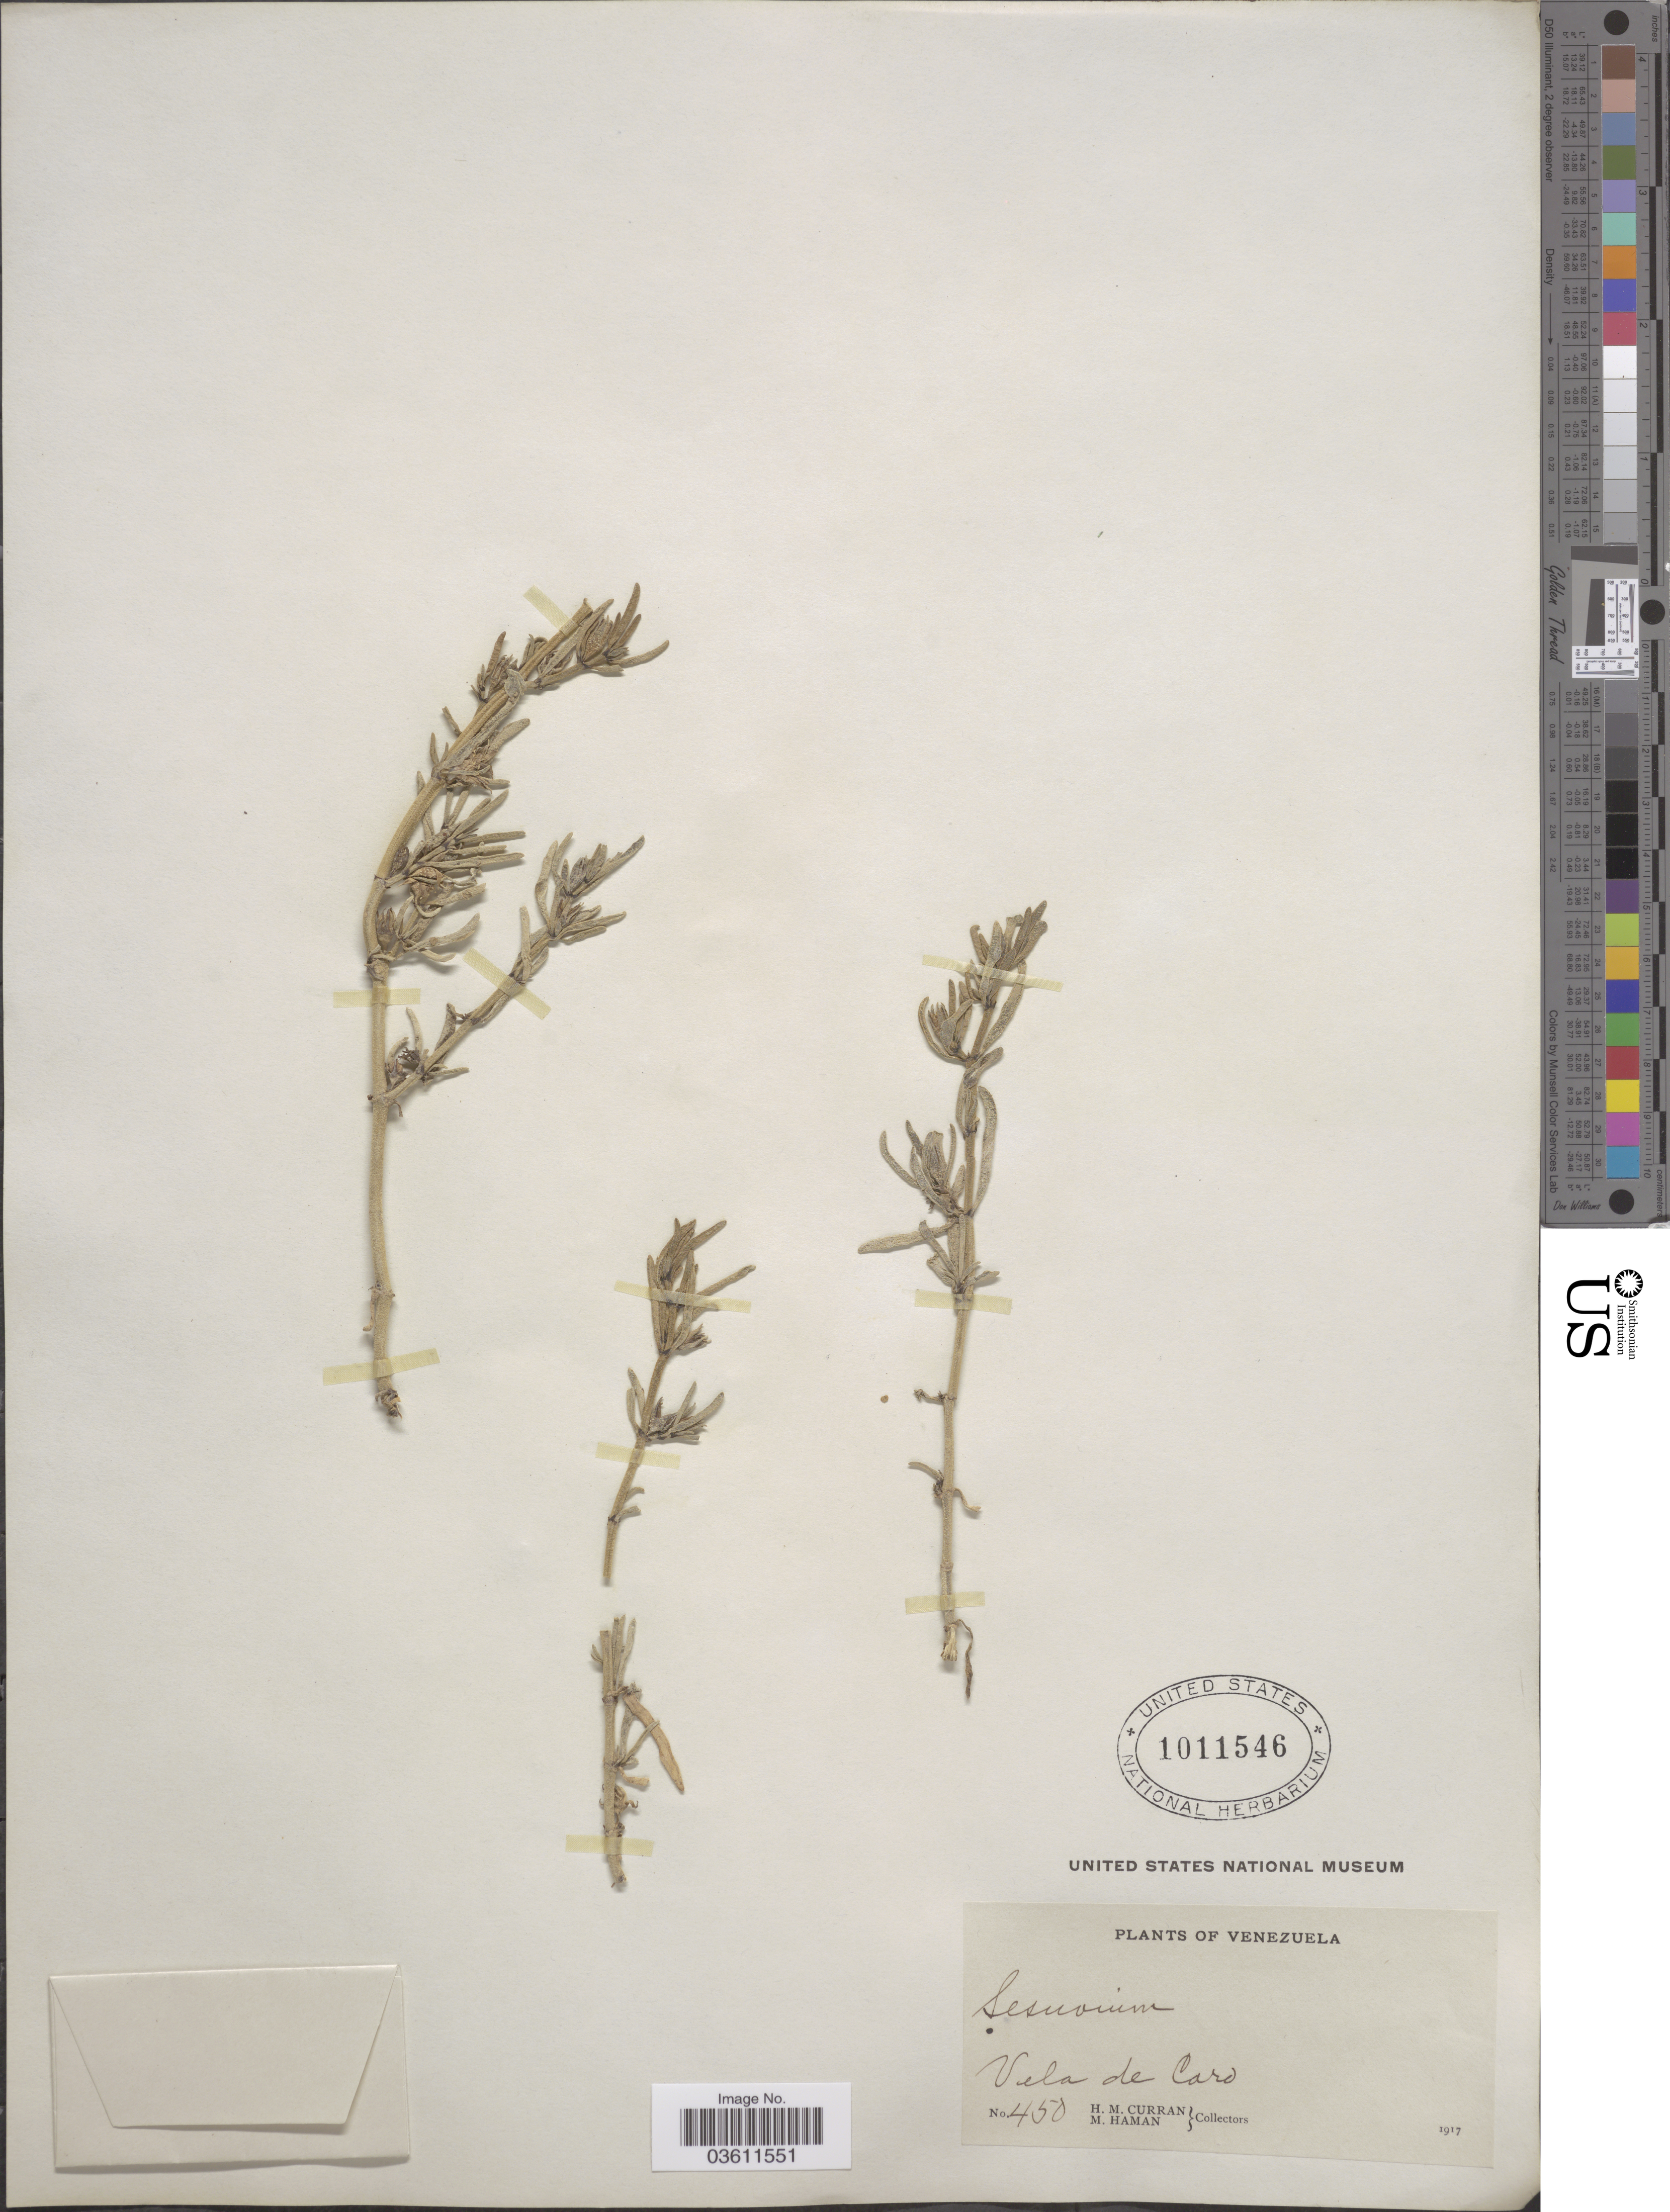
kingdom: Plantae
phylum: Tracheophyta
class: Magnoliopsida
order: Caryophyllales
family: Aizoaceae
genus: Sesuvium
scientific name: Sesuvium edmonstonei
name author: Hook. f.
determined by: Strong, Mark T., (BOT), Smithsonian Institution - National Museum of Natural History (UNITED STATES)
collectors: H. M. Curran & M. Haman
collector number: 450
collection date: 1917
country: Venezuela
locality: Vela de Caro.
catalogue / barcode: US 1011546